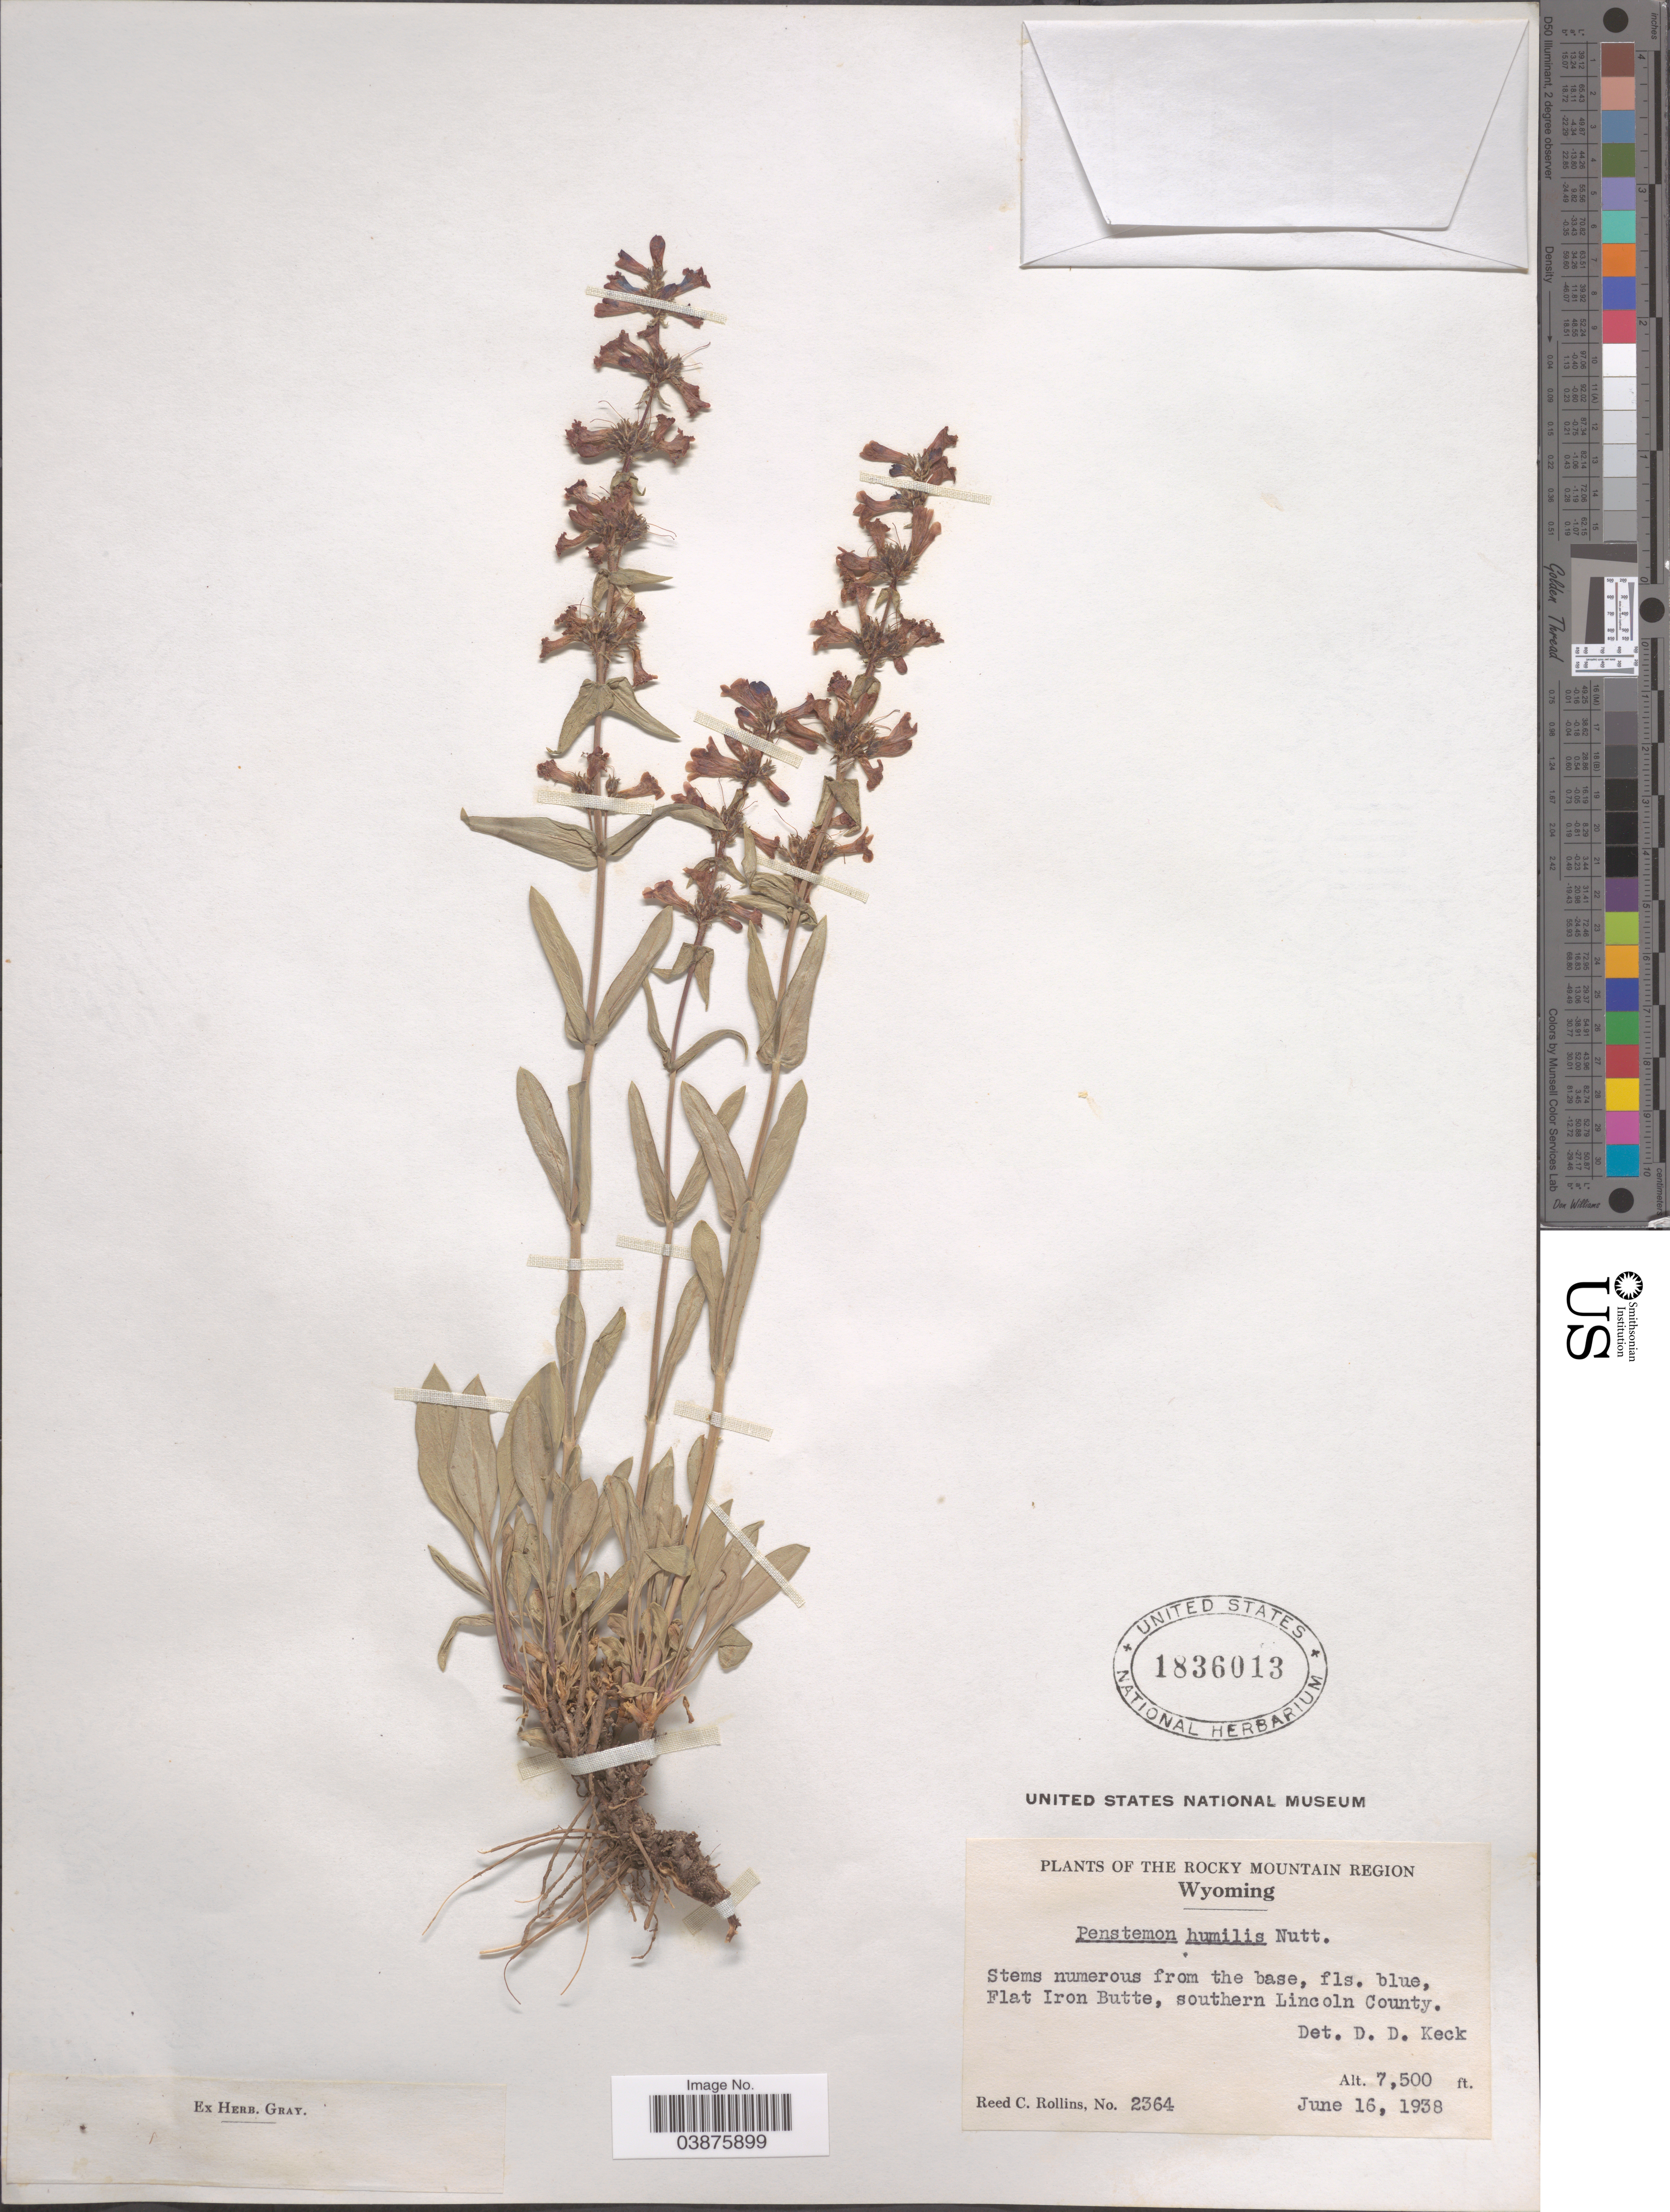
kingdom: Plantae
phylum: Tracheophyta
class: Magnoliopsida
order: Lamiales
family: Plantaginaceae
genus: Penstemon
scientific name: Penstemon humilis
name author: Nutt. ex A. Gray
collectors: R. C. Rollins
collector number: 2364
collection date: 1938-06-16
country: United States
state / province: Wyoming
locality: The Rocky Mountain Region. Flat Iron Butte, southern Lincoln County.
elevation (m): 2286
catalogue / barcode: US 1836013